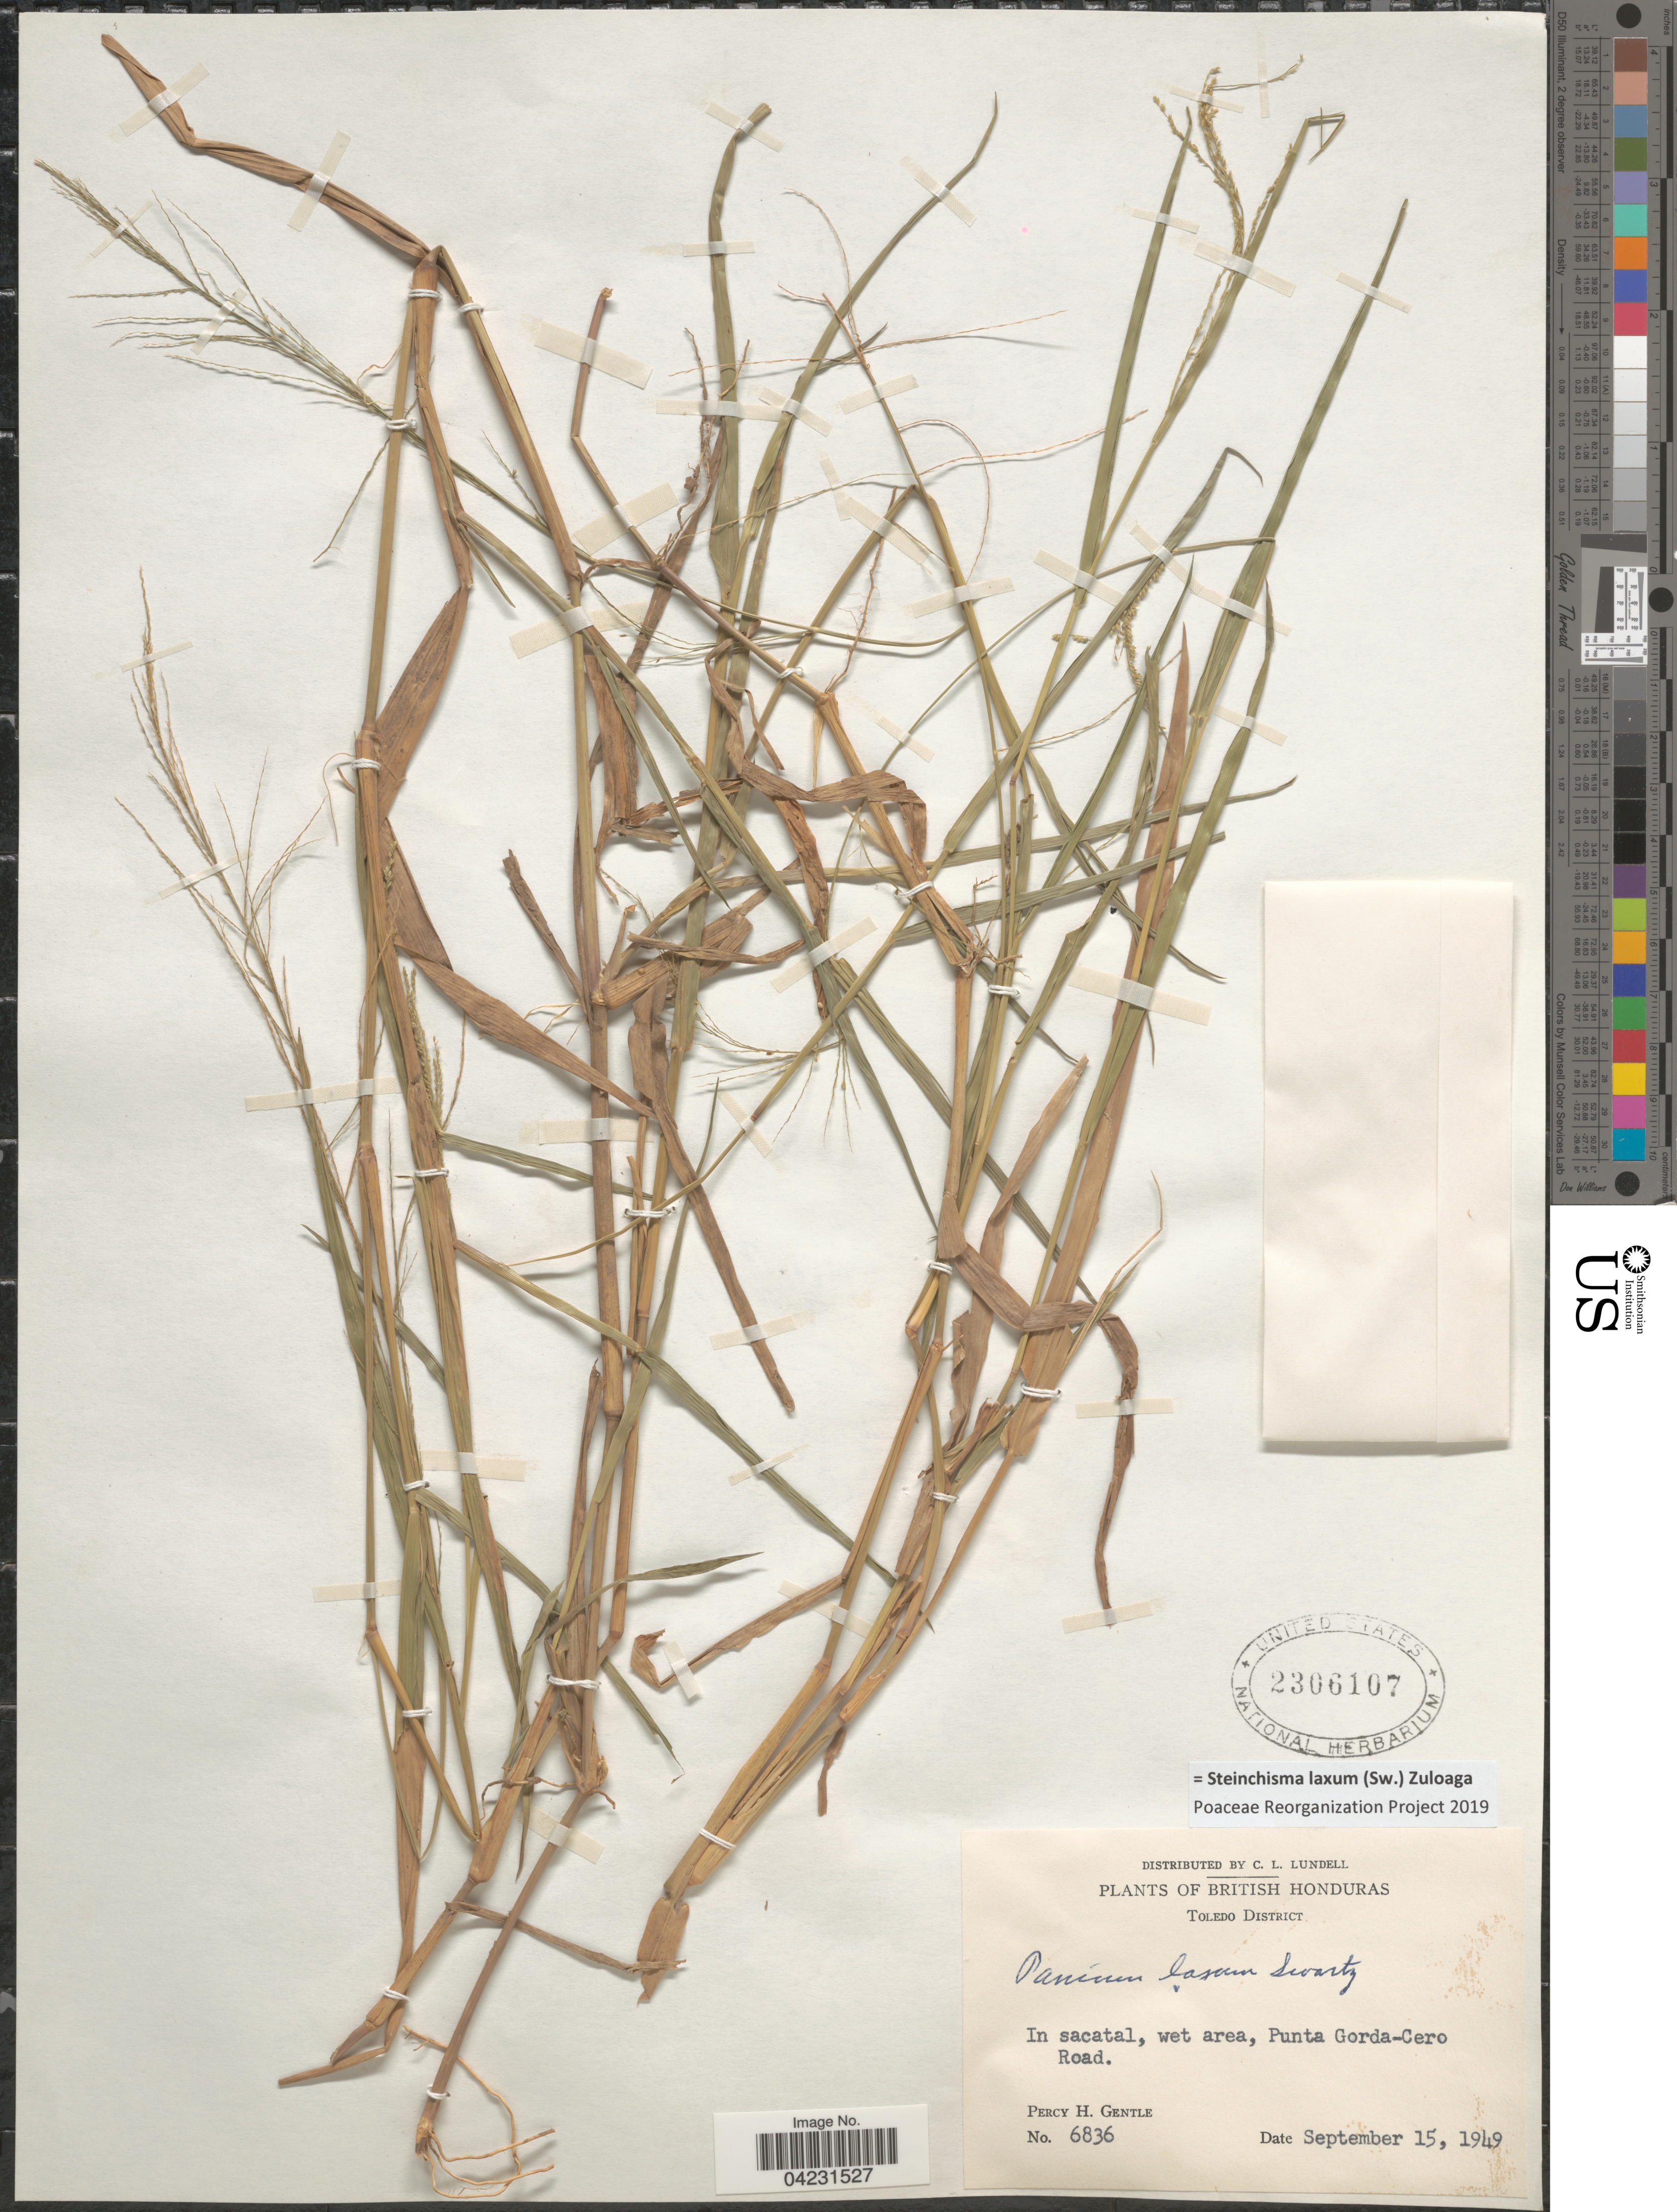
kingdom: Plantae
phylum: Tracheophyta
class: Liliopsida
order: Poales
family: Poaceae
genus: Steinchisma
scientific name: Steinchisma laxum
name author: (Sw.) Zuloaga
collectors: P. H. Gentle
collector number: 6836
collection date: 1949-09-15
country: Belize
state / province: Toledo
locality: British Honduras. Toledo District. In sacatal, wet area, Punta Gorda-Cero Road.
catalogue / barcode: US 2306107